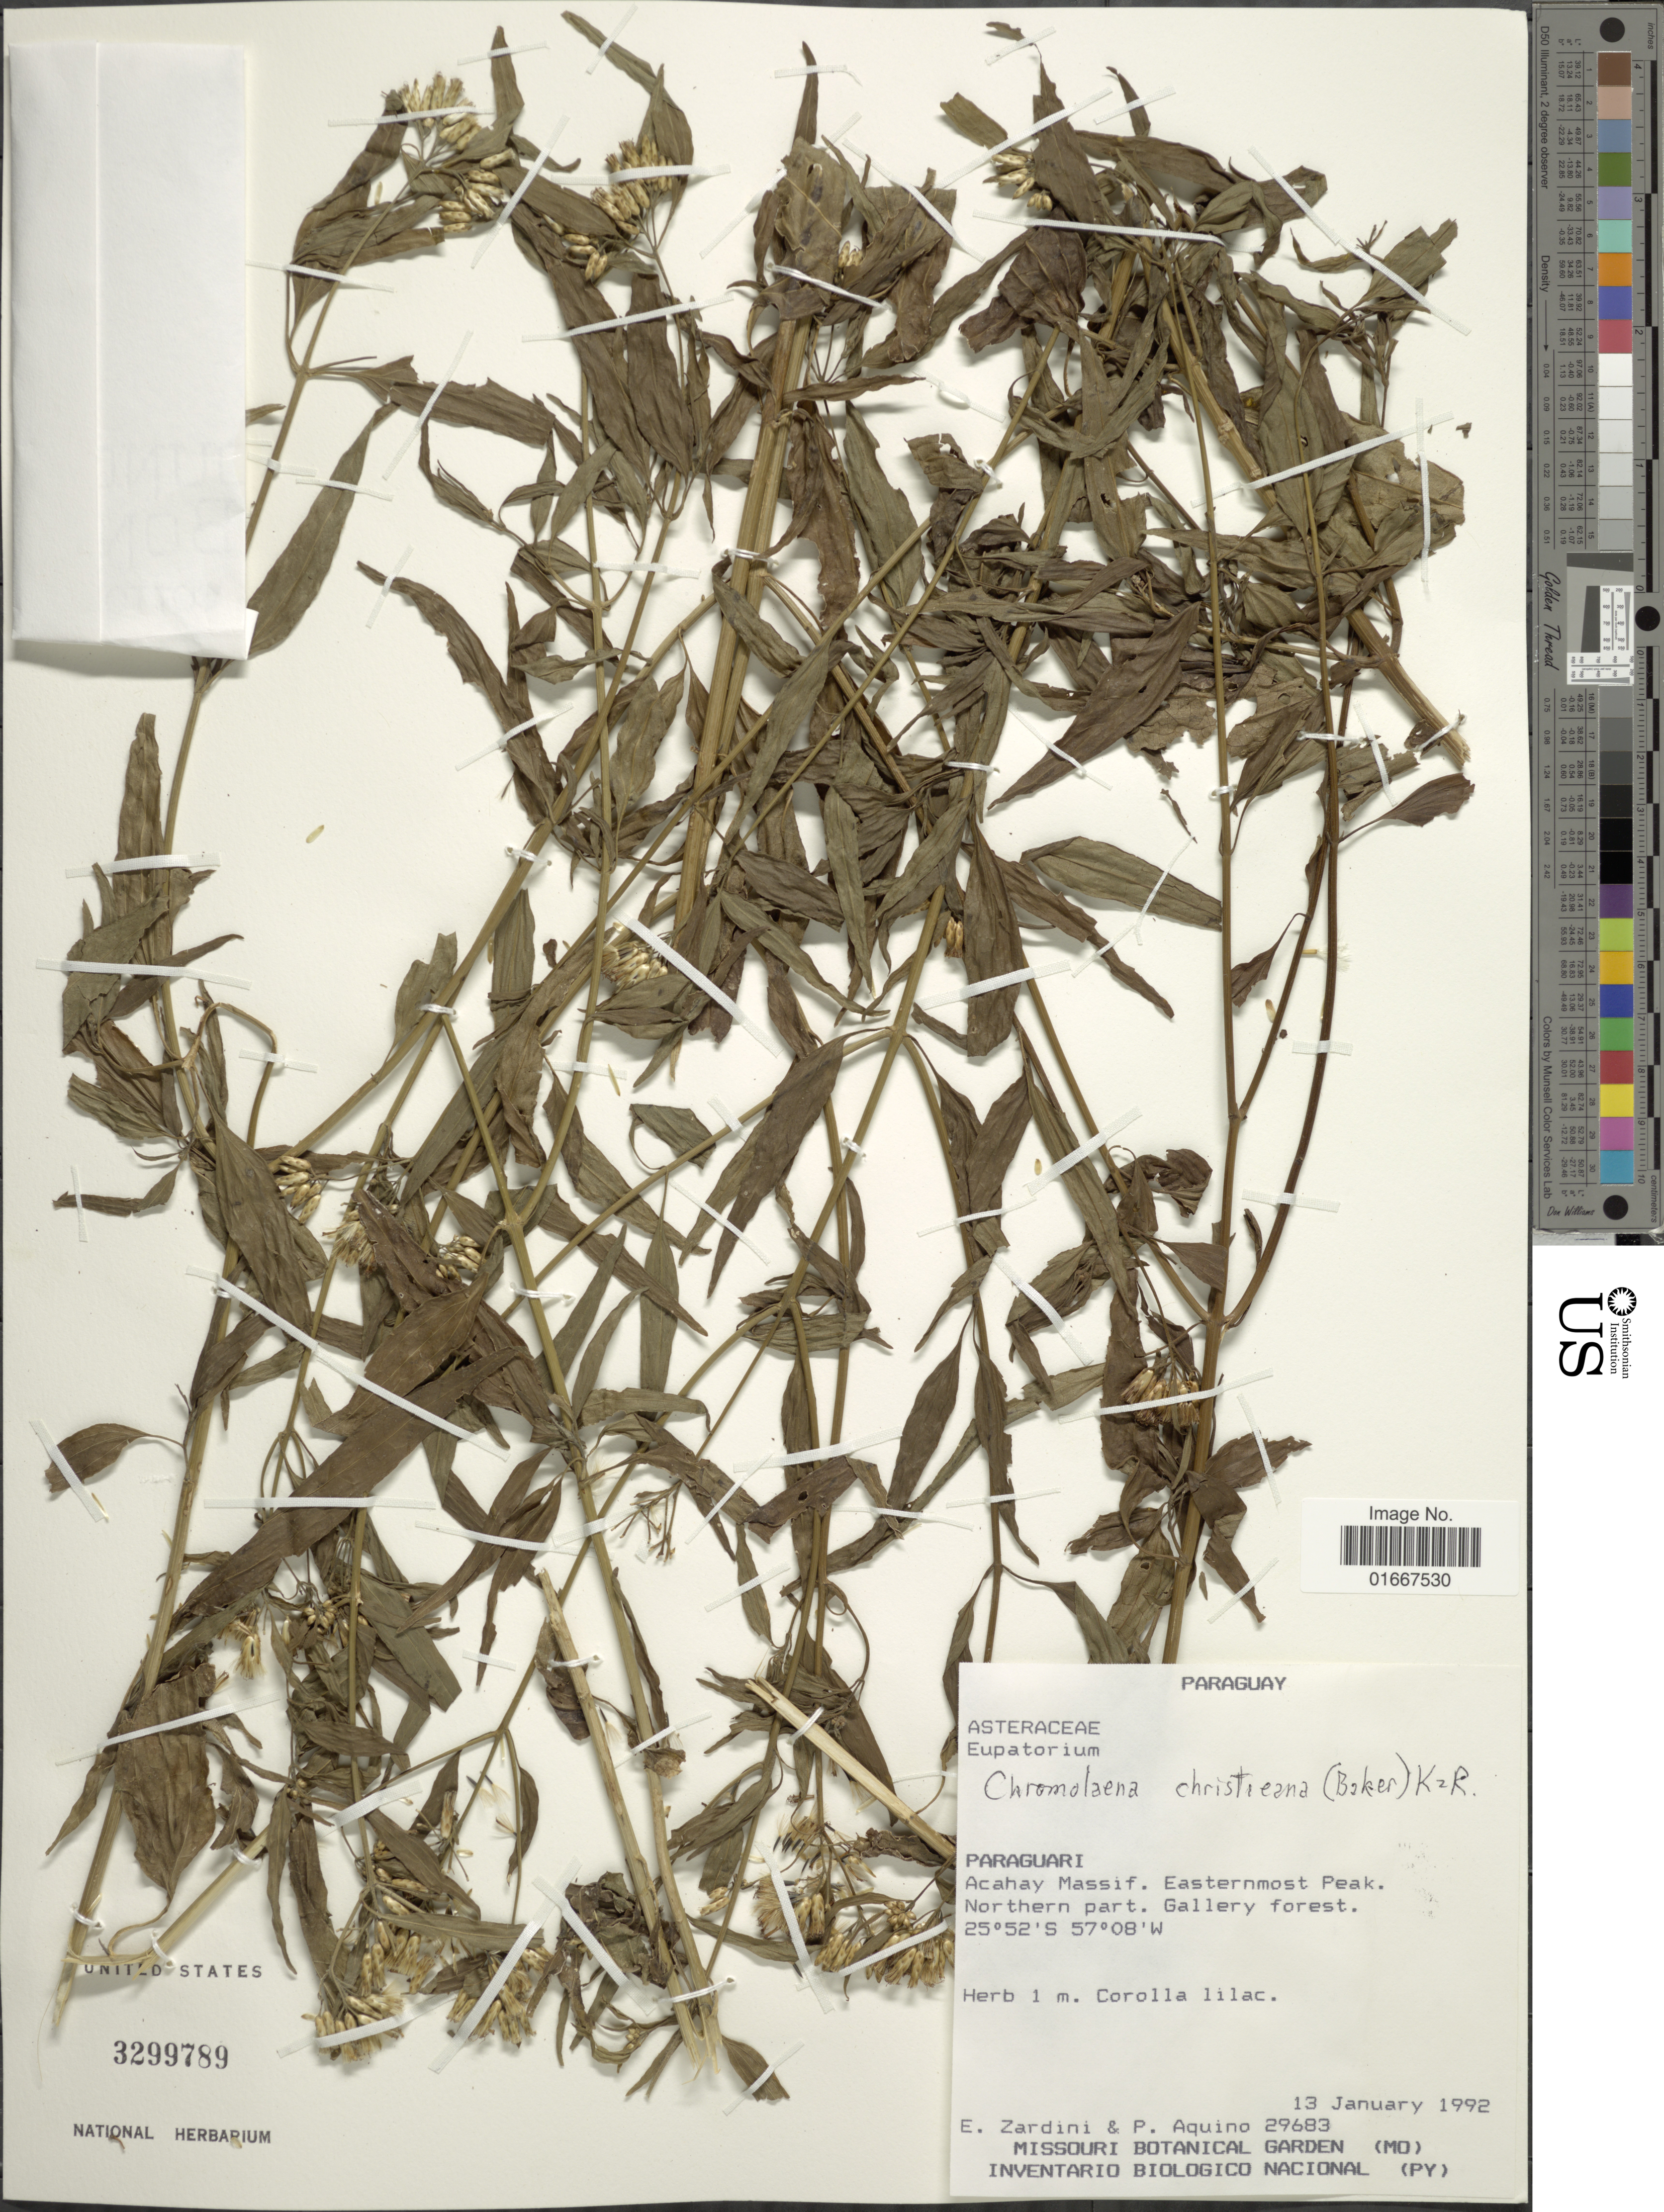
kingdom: Plantae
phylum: Tracheophyta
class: Magnoliopsida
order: Asterales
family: Asteraceae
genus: Chromolaena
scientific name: Chromolaena christieana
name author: (Baker) R.M. King & H. Rob.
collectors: E. M. Zardini & P. Aquino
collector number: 29683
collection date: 1992-01-13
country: Paraguay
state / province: Paraguari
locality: Acahay Massif. Easternmost Peak. Northern Part. Gallery forest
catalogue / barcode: US 3299789